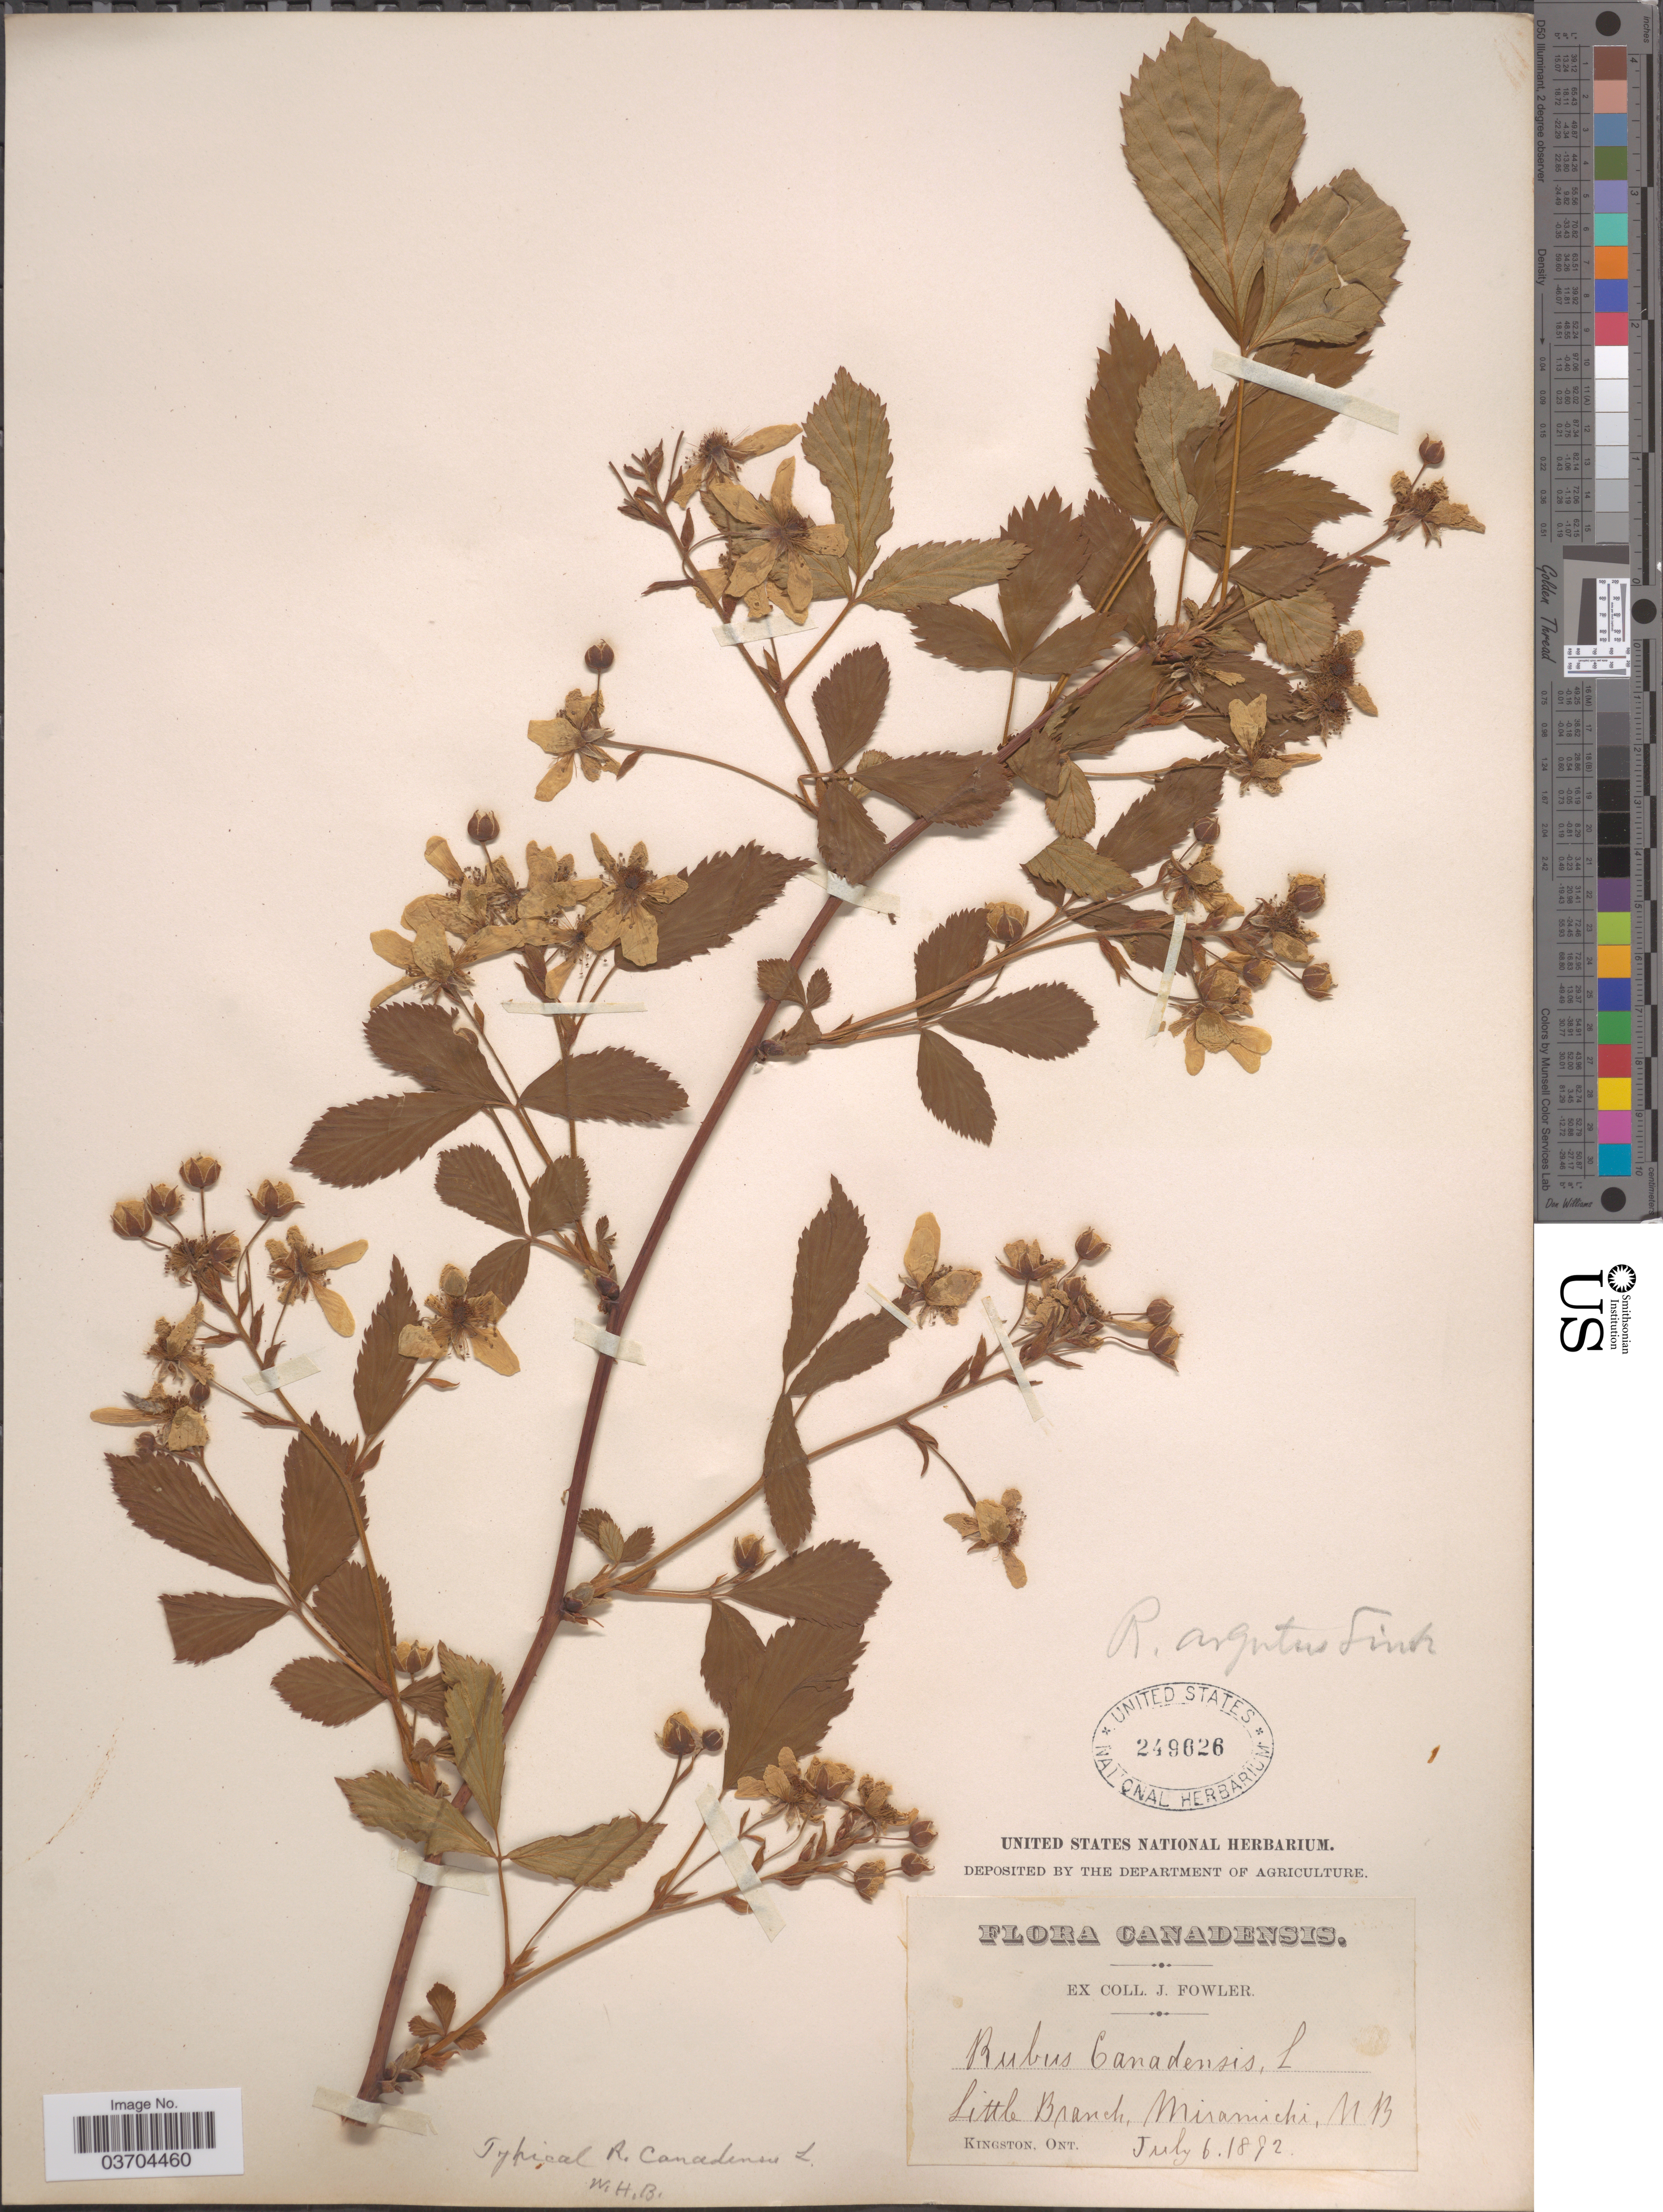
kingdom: Plantae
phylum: Tracheophyta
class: Magnoliopsida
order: Rosales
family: Rosaceae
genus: Rubus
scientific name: Rubus canadensis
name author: L.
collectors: J. Fowler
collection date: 1892-07-06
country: Canada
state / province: New Brunswick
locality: Little Branch, Miramichi.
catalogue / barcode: US 249626